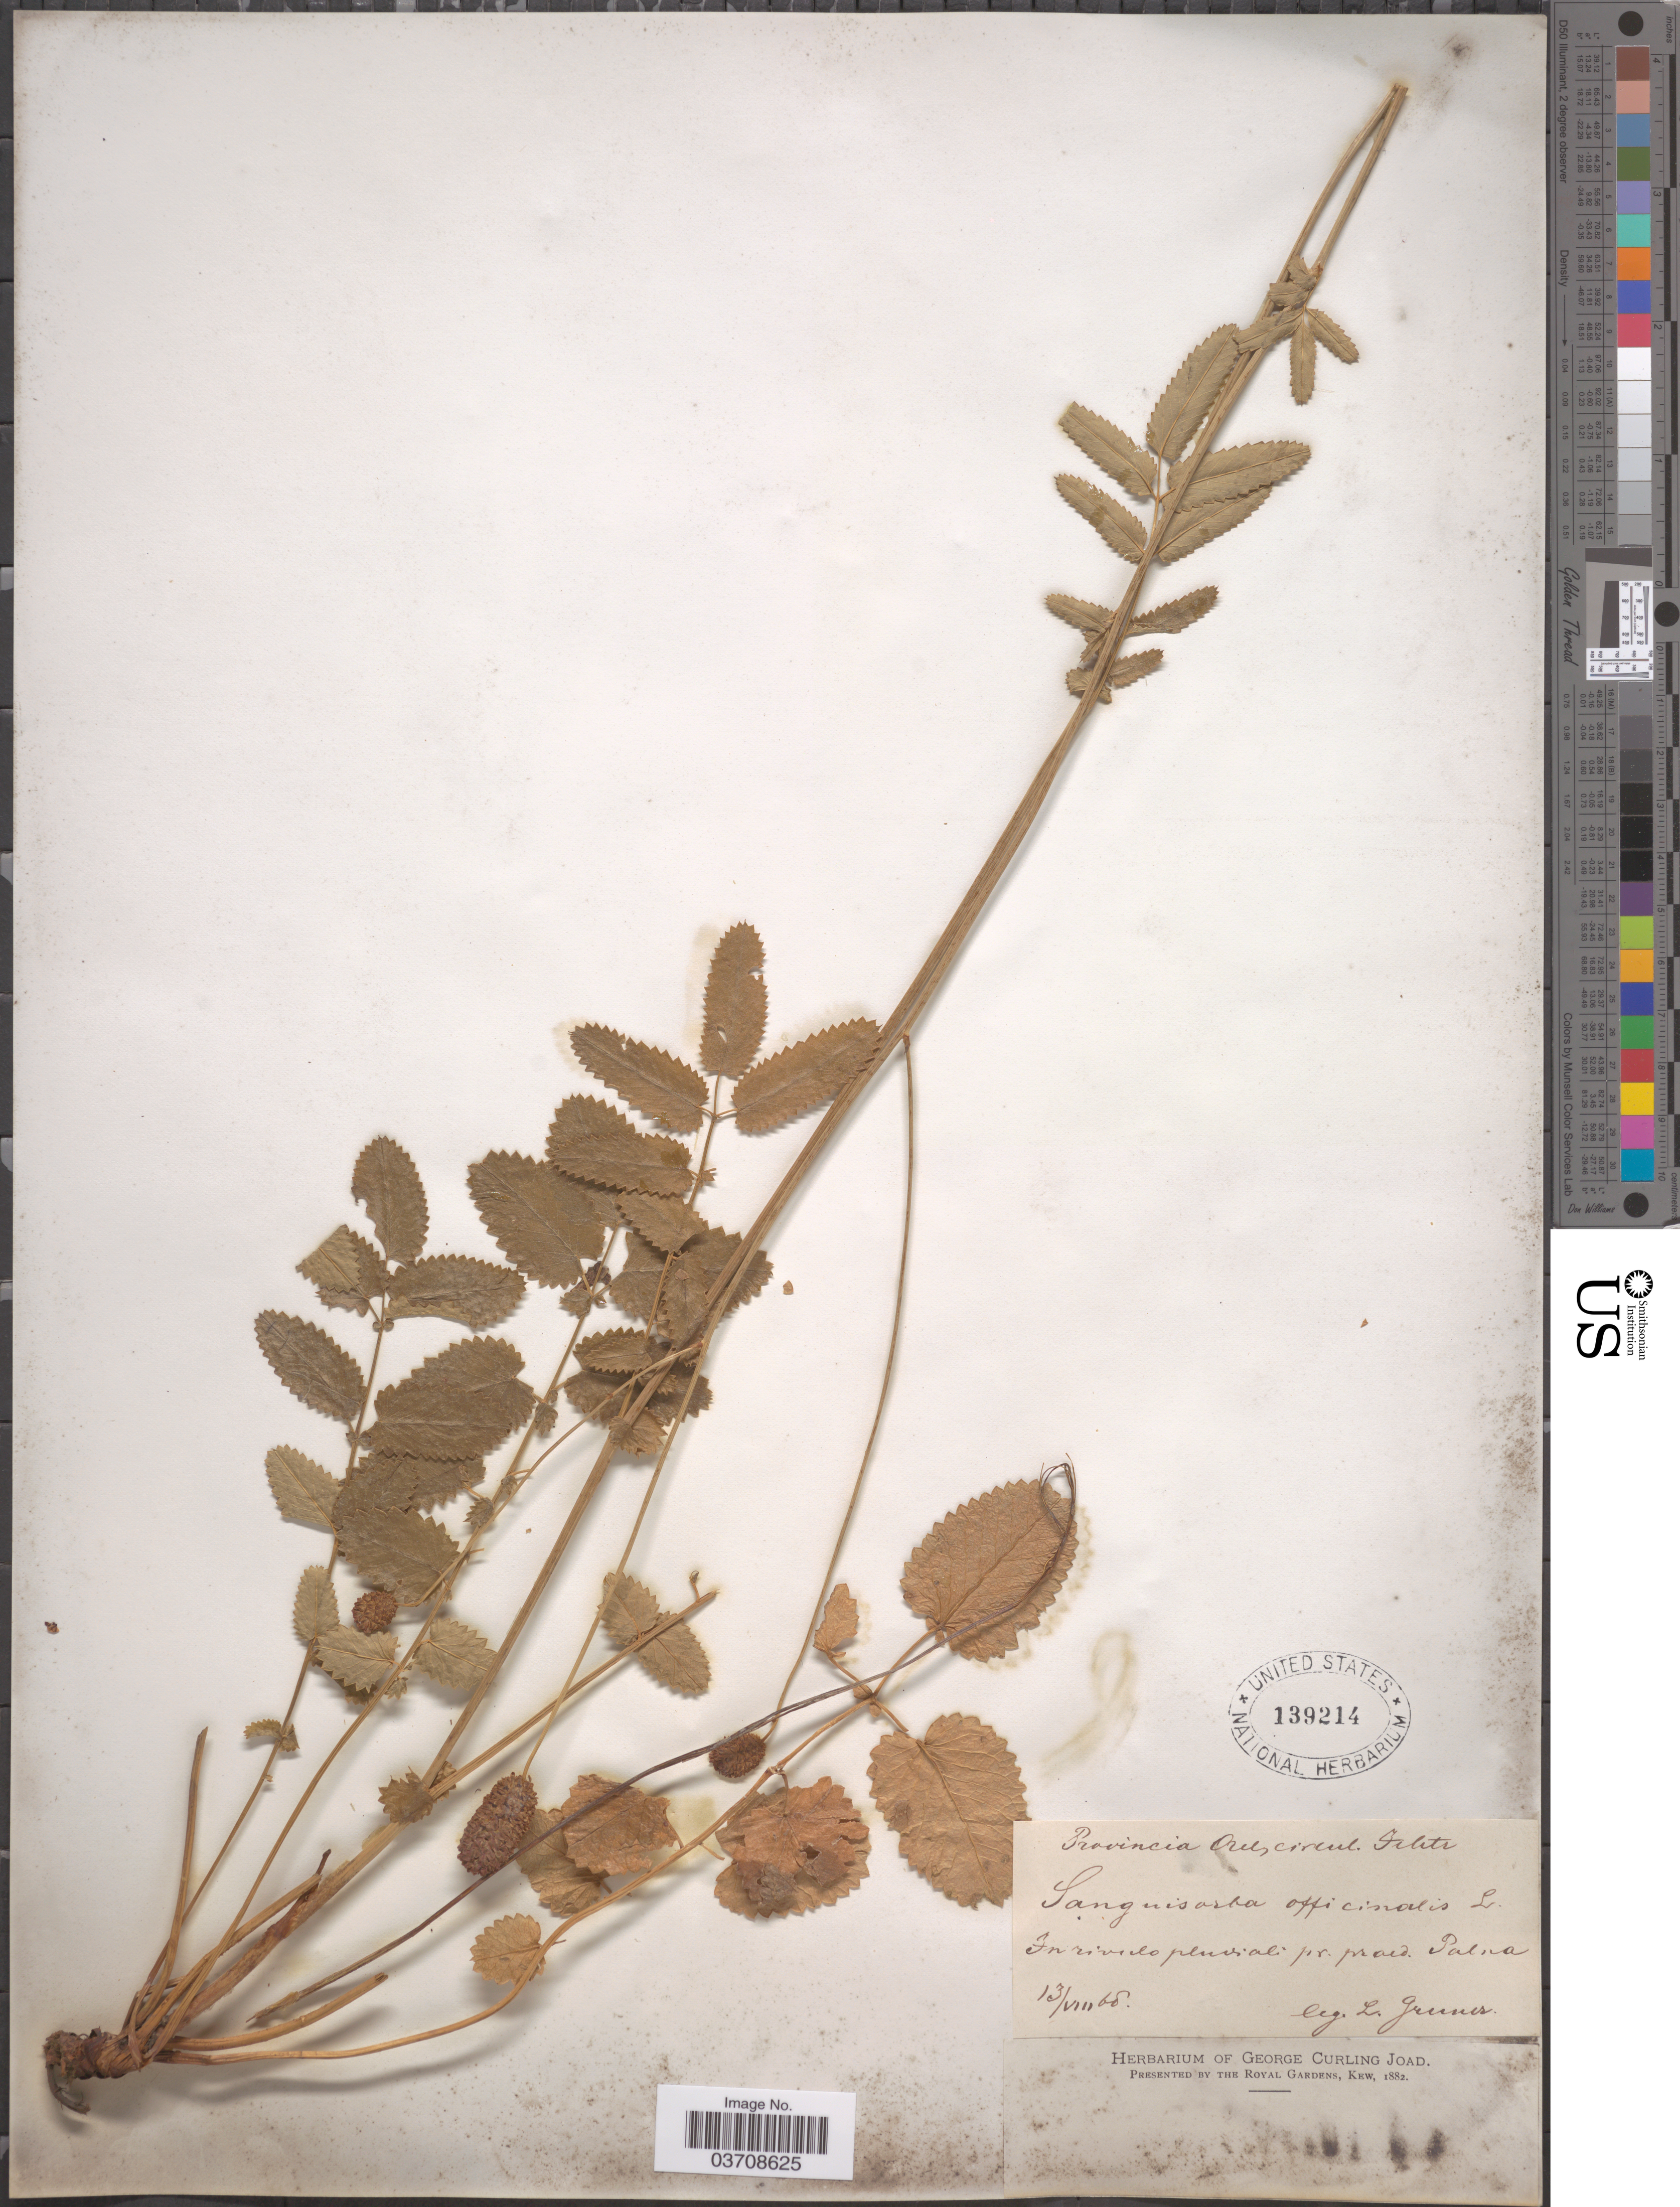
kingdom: Plantae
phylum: Tracheophyta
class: Magnoliopsida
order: Rosales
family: Rosaceae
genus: Sanguisorba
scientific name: Sanguisorba officinalis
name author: L.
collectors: L. F. Gruner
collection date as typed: Transcribed d/m/y: 13/8/68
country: Italy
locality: In rivules pluviali pr. prace [interpreted]. Palma.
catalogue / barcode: US 139214